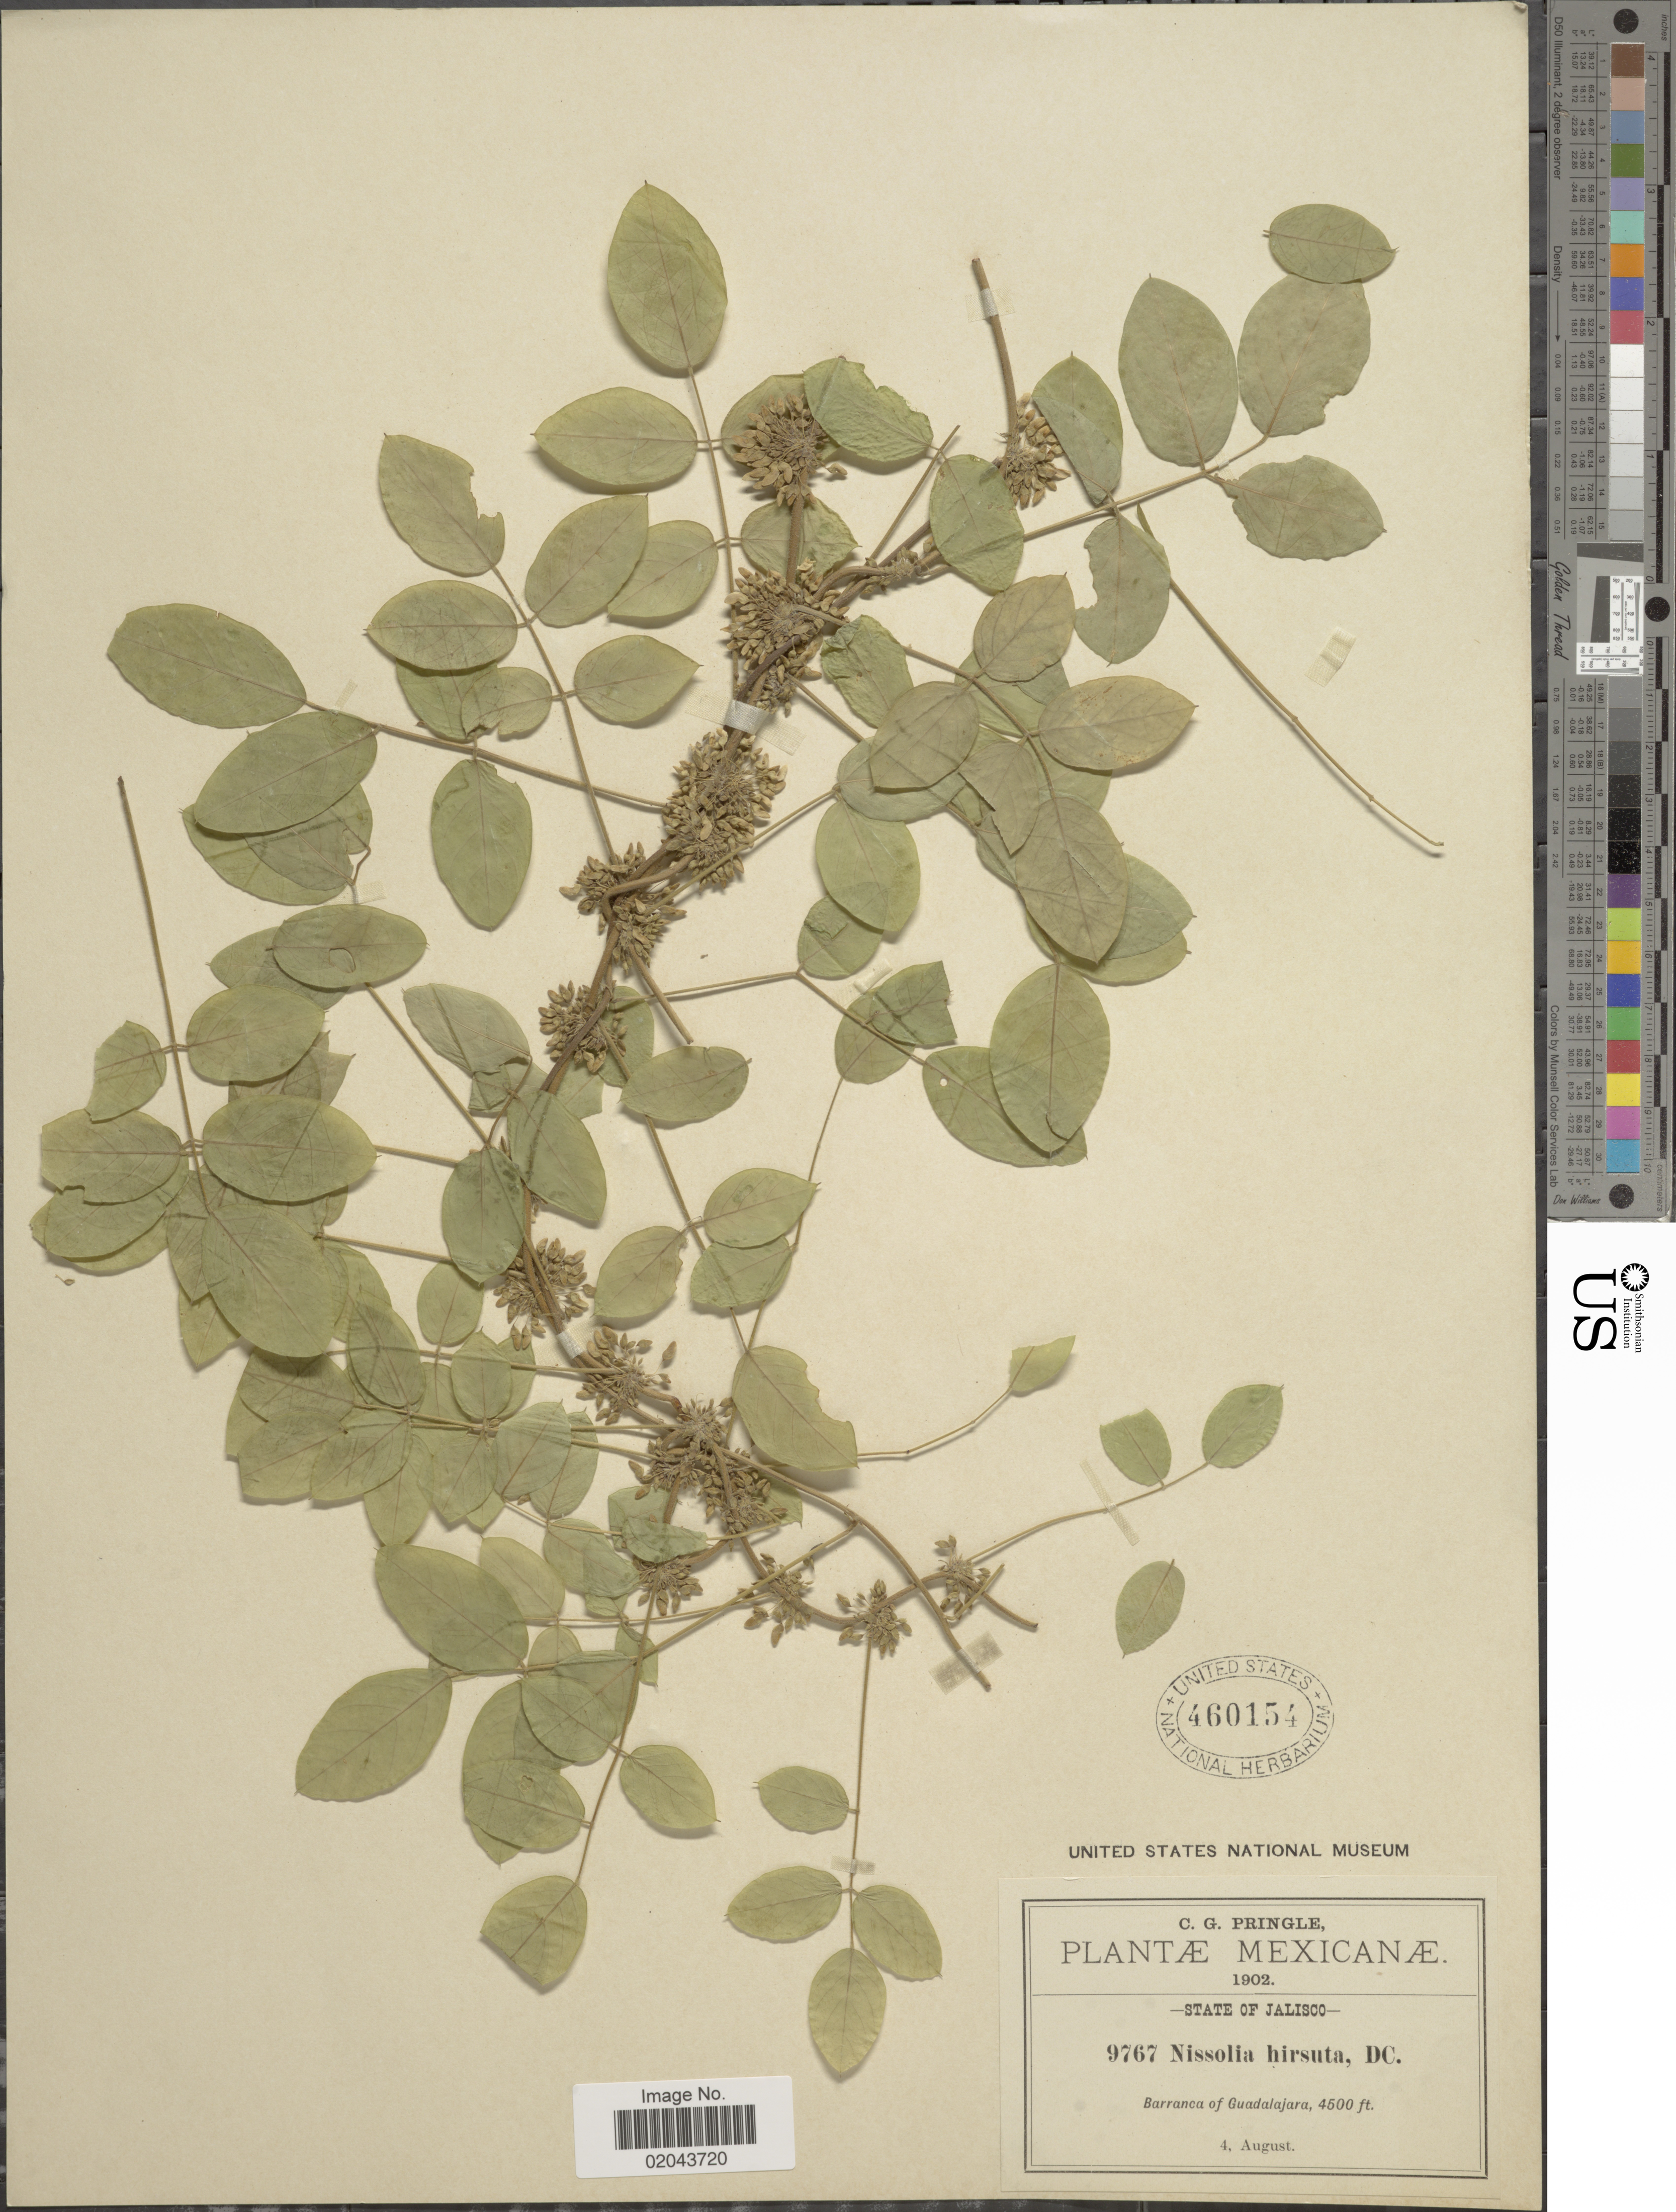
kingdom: Plantae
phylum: Tracheophyta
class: Magnoliopsida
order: Fabales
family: Fabaceae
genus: Nissolia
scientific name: Nissolia microptera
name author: Poir.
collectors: C. G. Pringle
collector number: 9767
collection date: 1902-08-04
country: Mexico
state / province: Jalisco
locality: Barranca of Guadalajara.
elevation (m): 1372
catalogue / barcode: US 460154